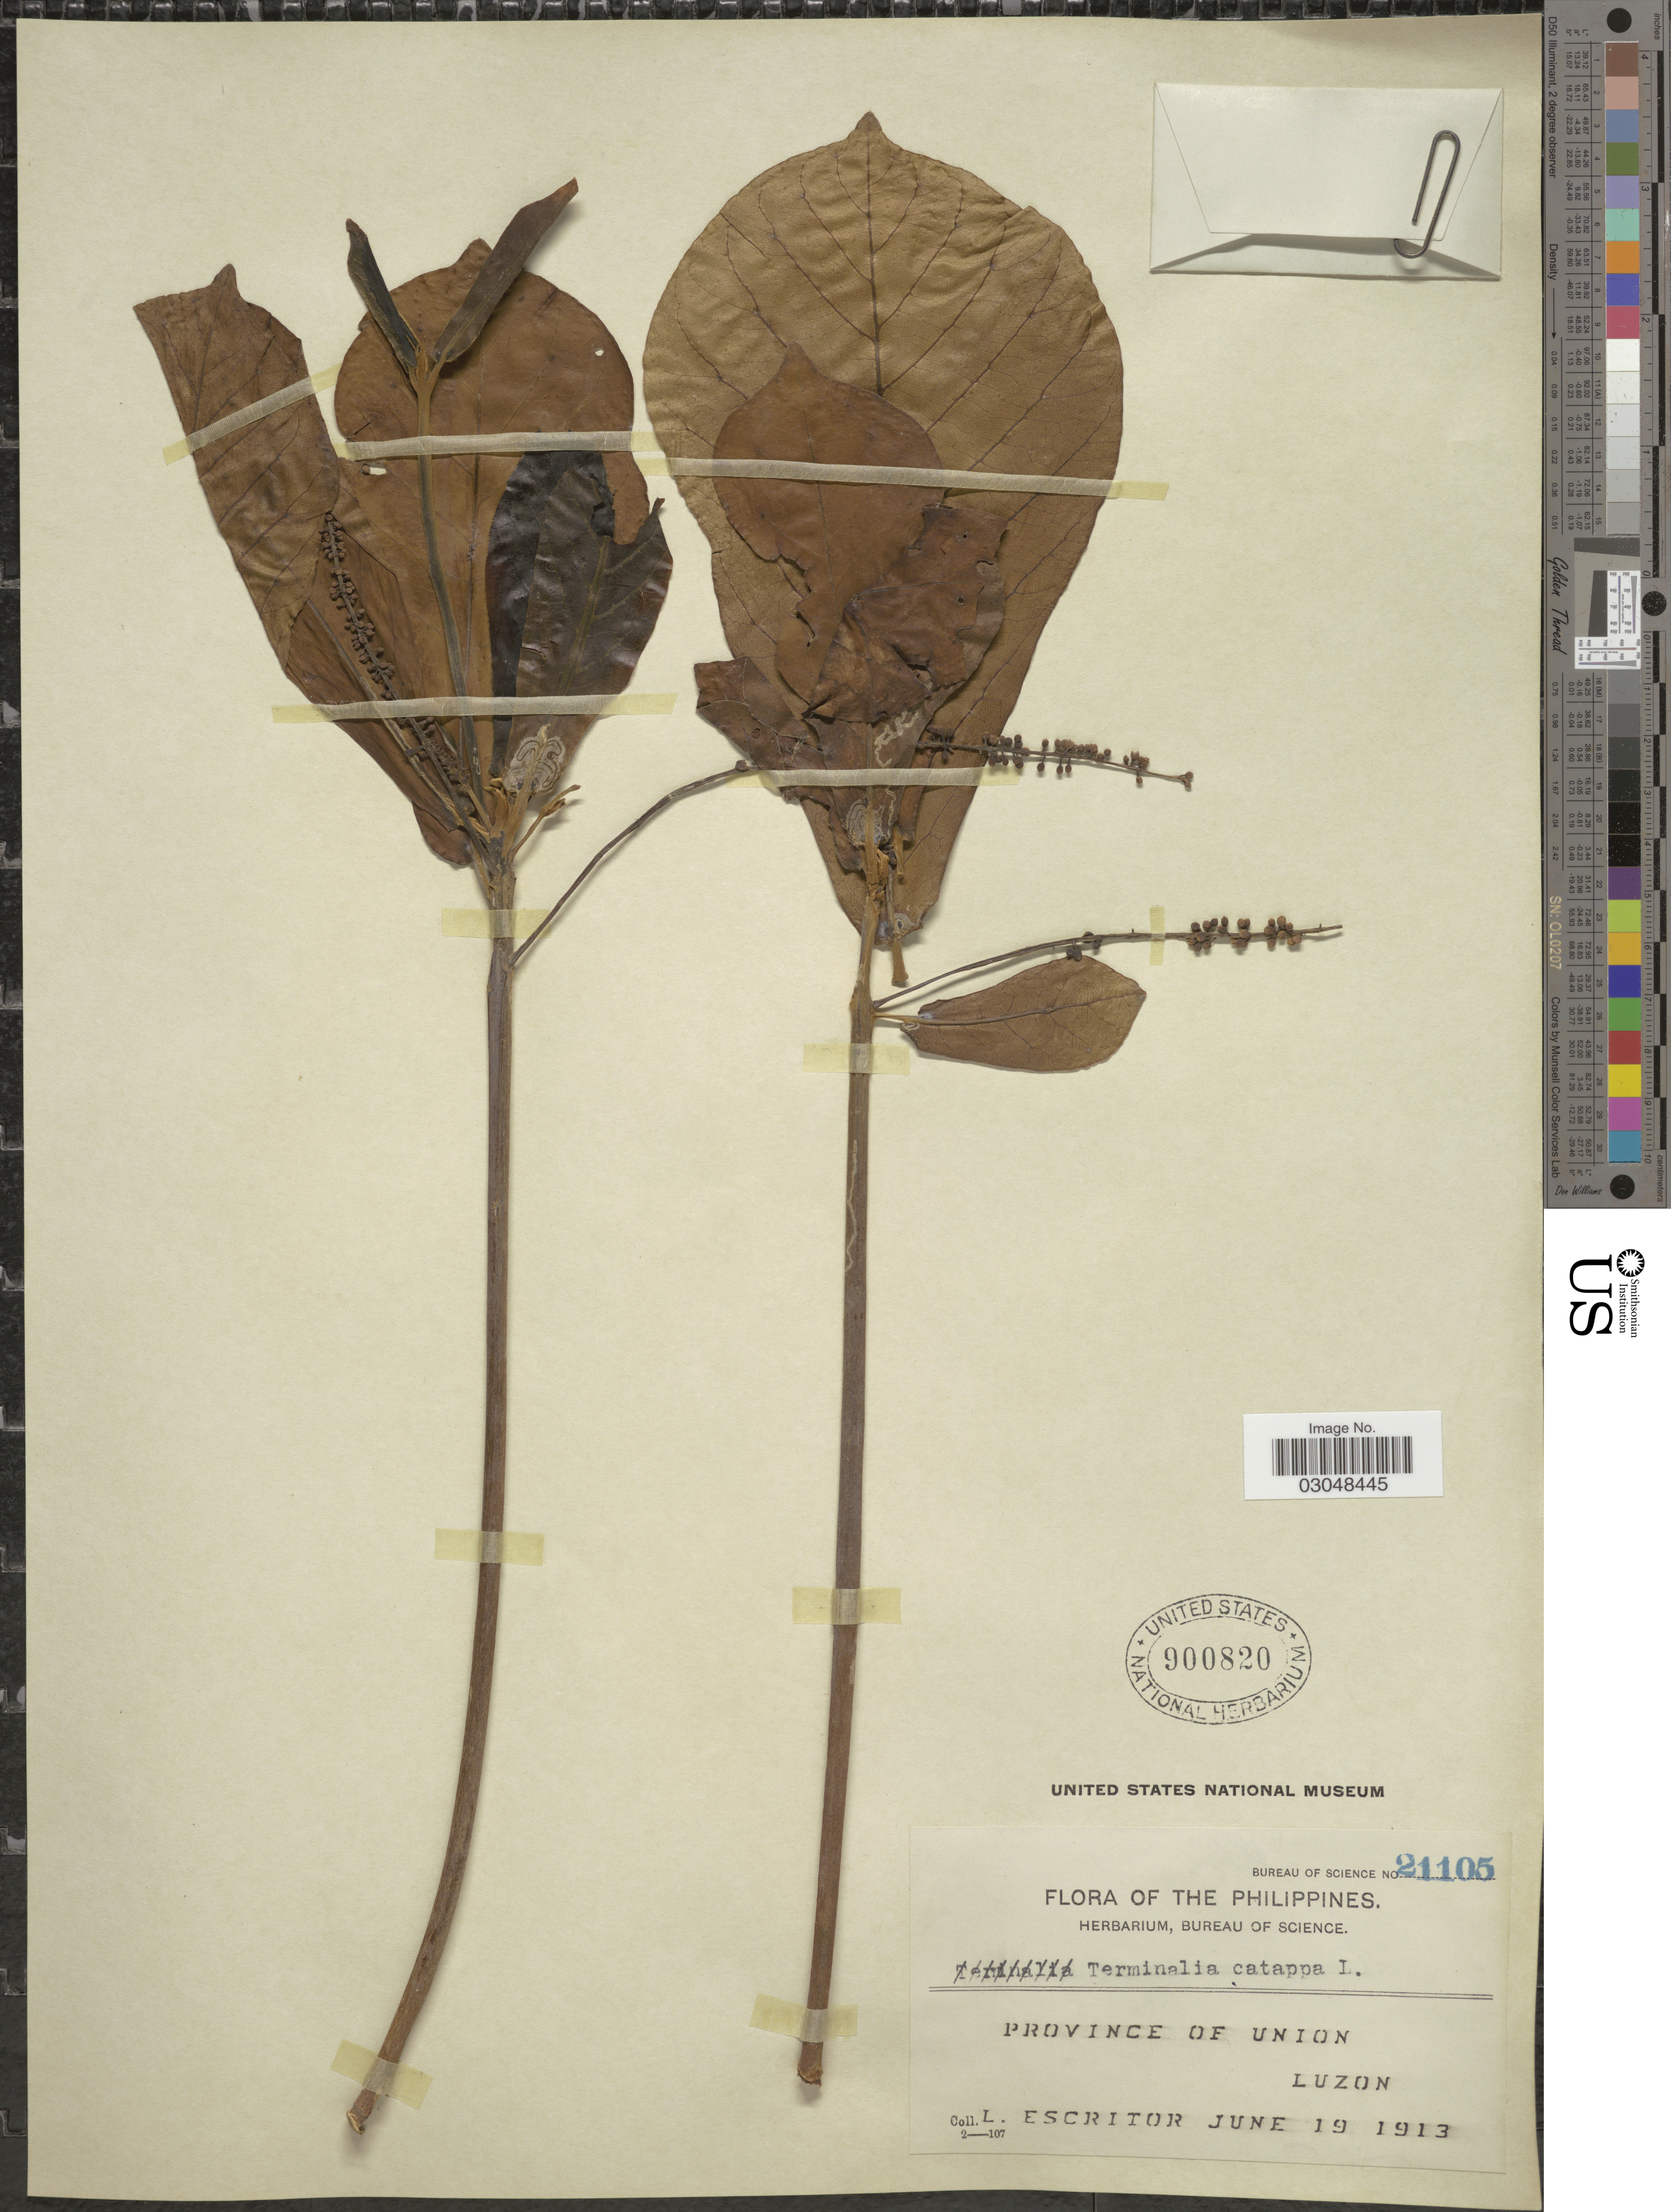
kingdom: Plantae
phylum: Tracheophyta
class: Magnoliopsida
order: Myrtales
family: Combretaceae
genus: Terminalia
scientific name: Terminalia catappa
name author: L.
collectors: L. Escritor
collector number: Bureau of science 21105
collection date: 1913-06-19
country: Philippines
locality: Province of Union, Luzon.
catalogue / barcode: US 900820